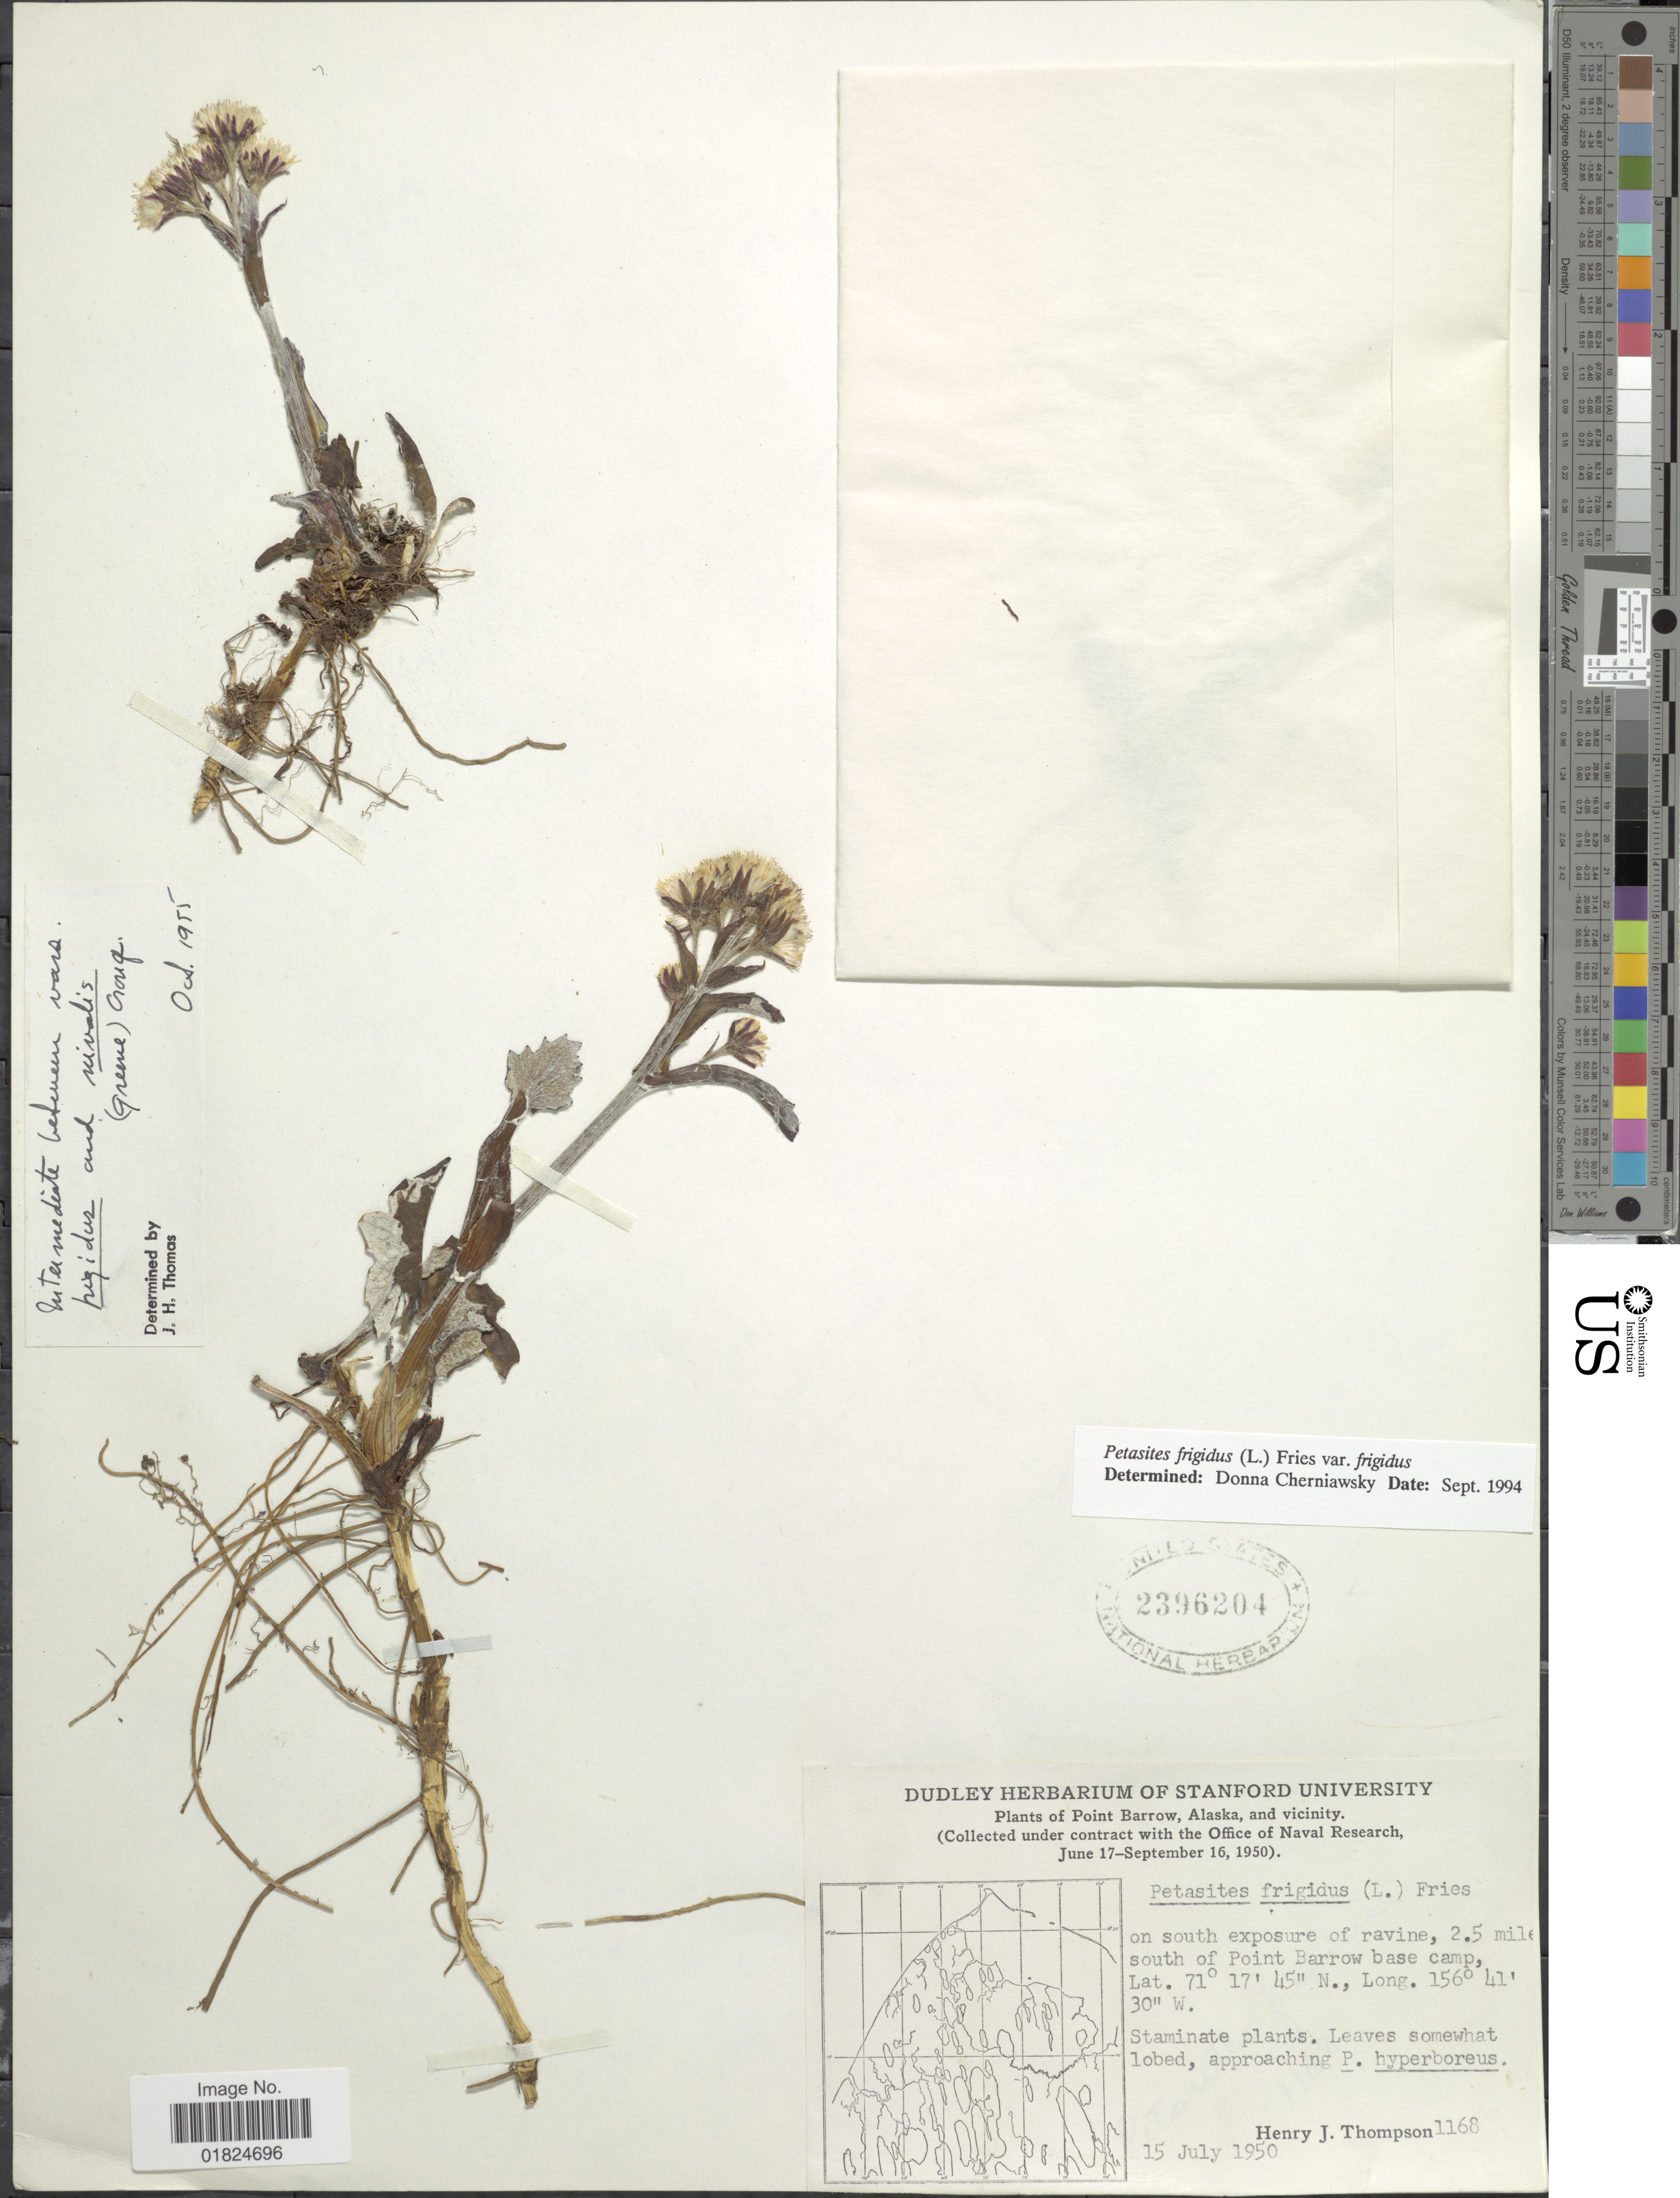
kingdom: Plantae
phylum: Tracheophyta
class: Magnoliopsida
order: Asterales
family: Asteraceae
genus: Petasites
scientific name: Petasites frigidus var. frigidus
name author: (L.) Fr.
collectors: H. J. Thompson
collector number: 1168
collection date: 1950-07-15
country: United States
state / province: Alaska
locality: Point Barrow, Alaska, and vicinity. on south exposure of ravine, 2,5 mile south of Point Barrow base camp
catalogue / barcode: US 2396204